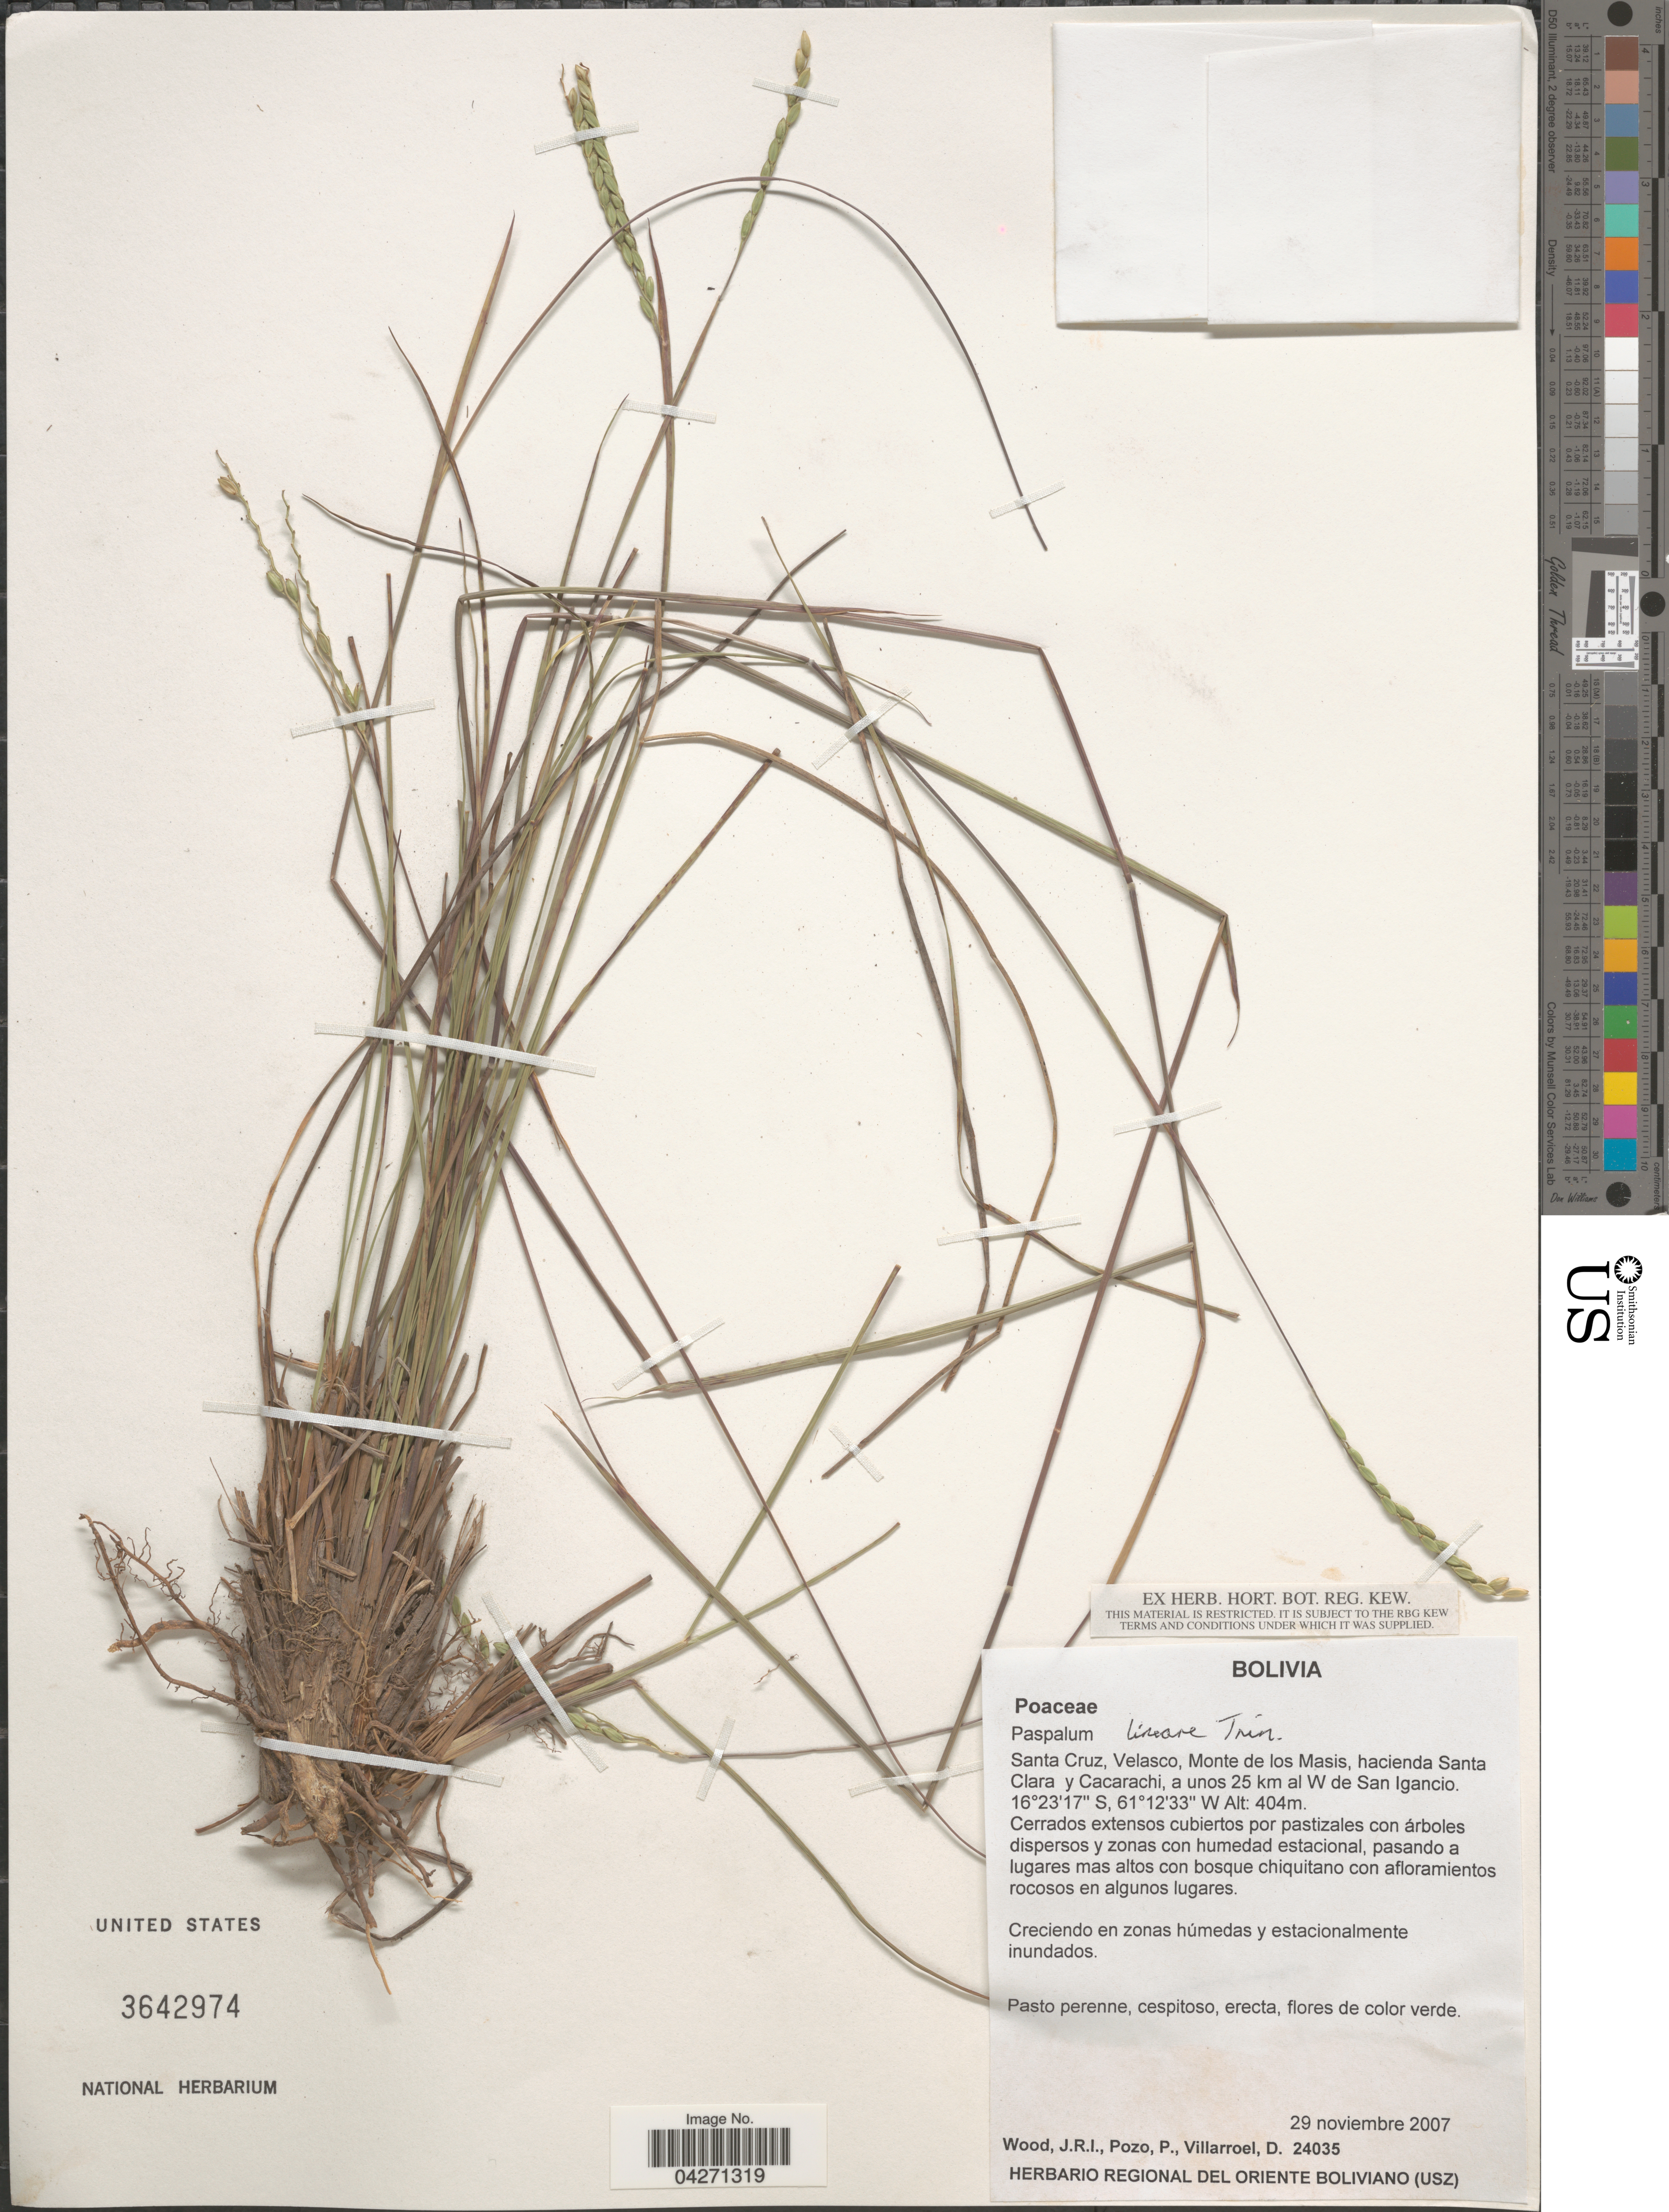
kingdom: Plantae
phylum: Tracheophyta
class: Liliopsida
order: Poales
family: Poaceae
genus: Paspalum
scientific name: Paspalum lineare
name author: E. Fourn.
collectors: J. R. I. Wood, P. Pozo & D. Villarroel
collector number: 24035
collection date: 2007-11-29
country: Bolivia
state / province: Santa Cruz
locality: Velasco, Monte de los Masis, hacienda Santa Clara y Cacarachi, a unos 25 km al W de San Igancio.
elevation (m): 404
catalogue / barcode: US 3642974